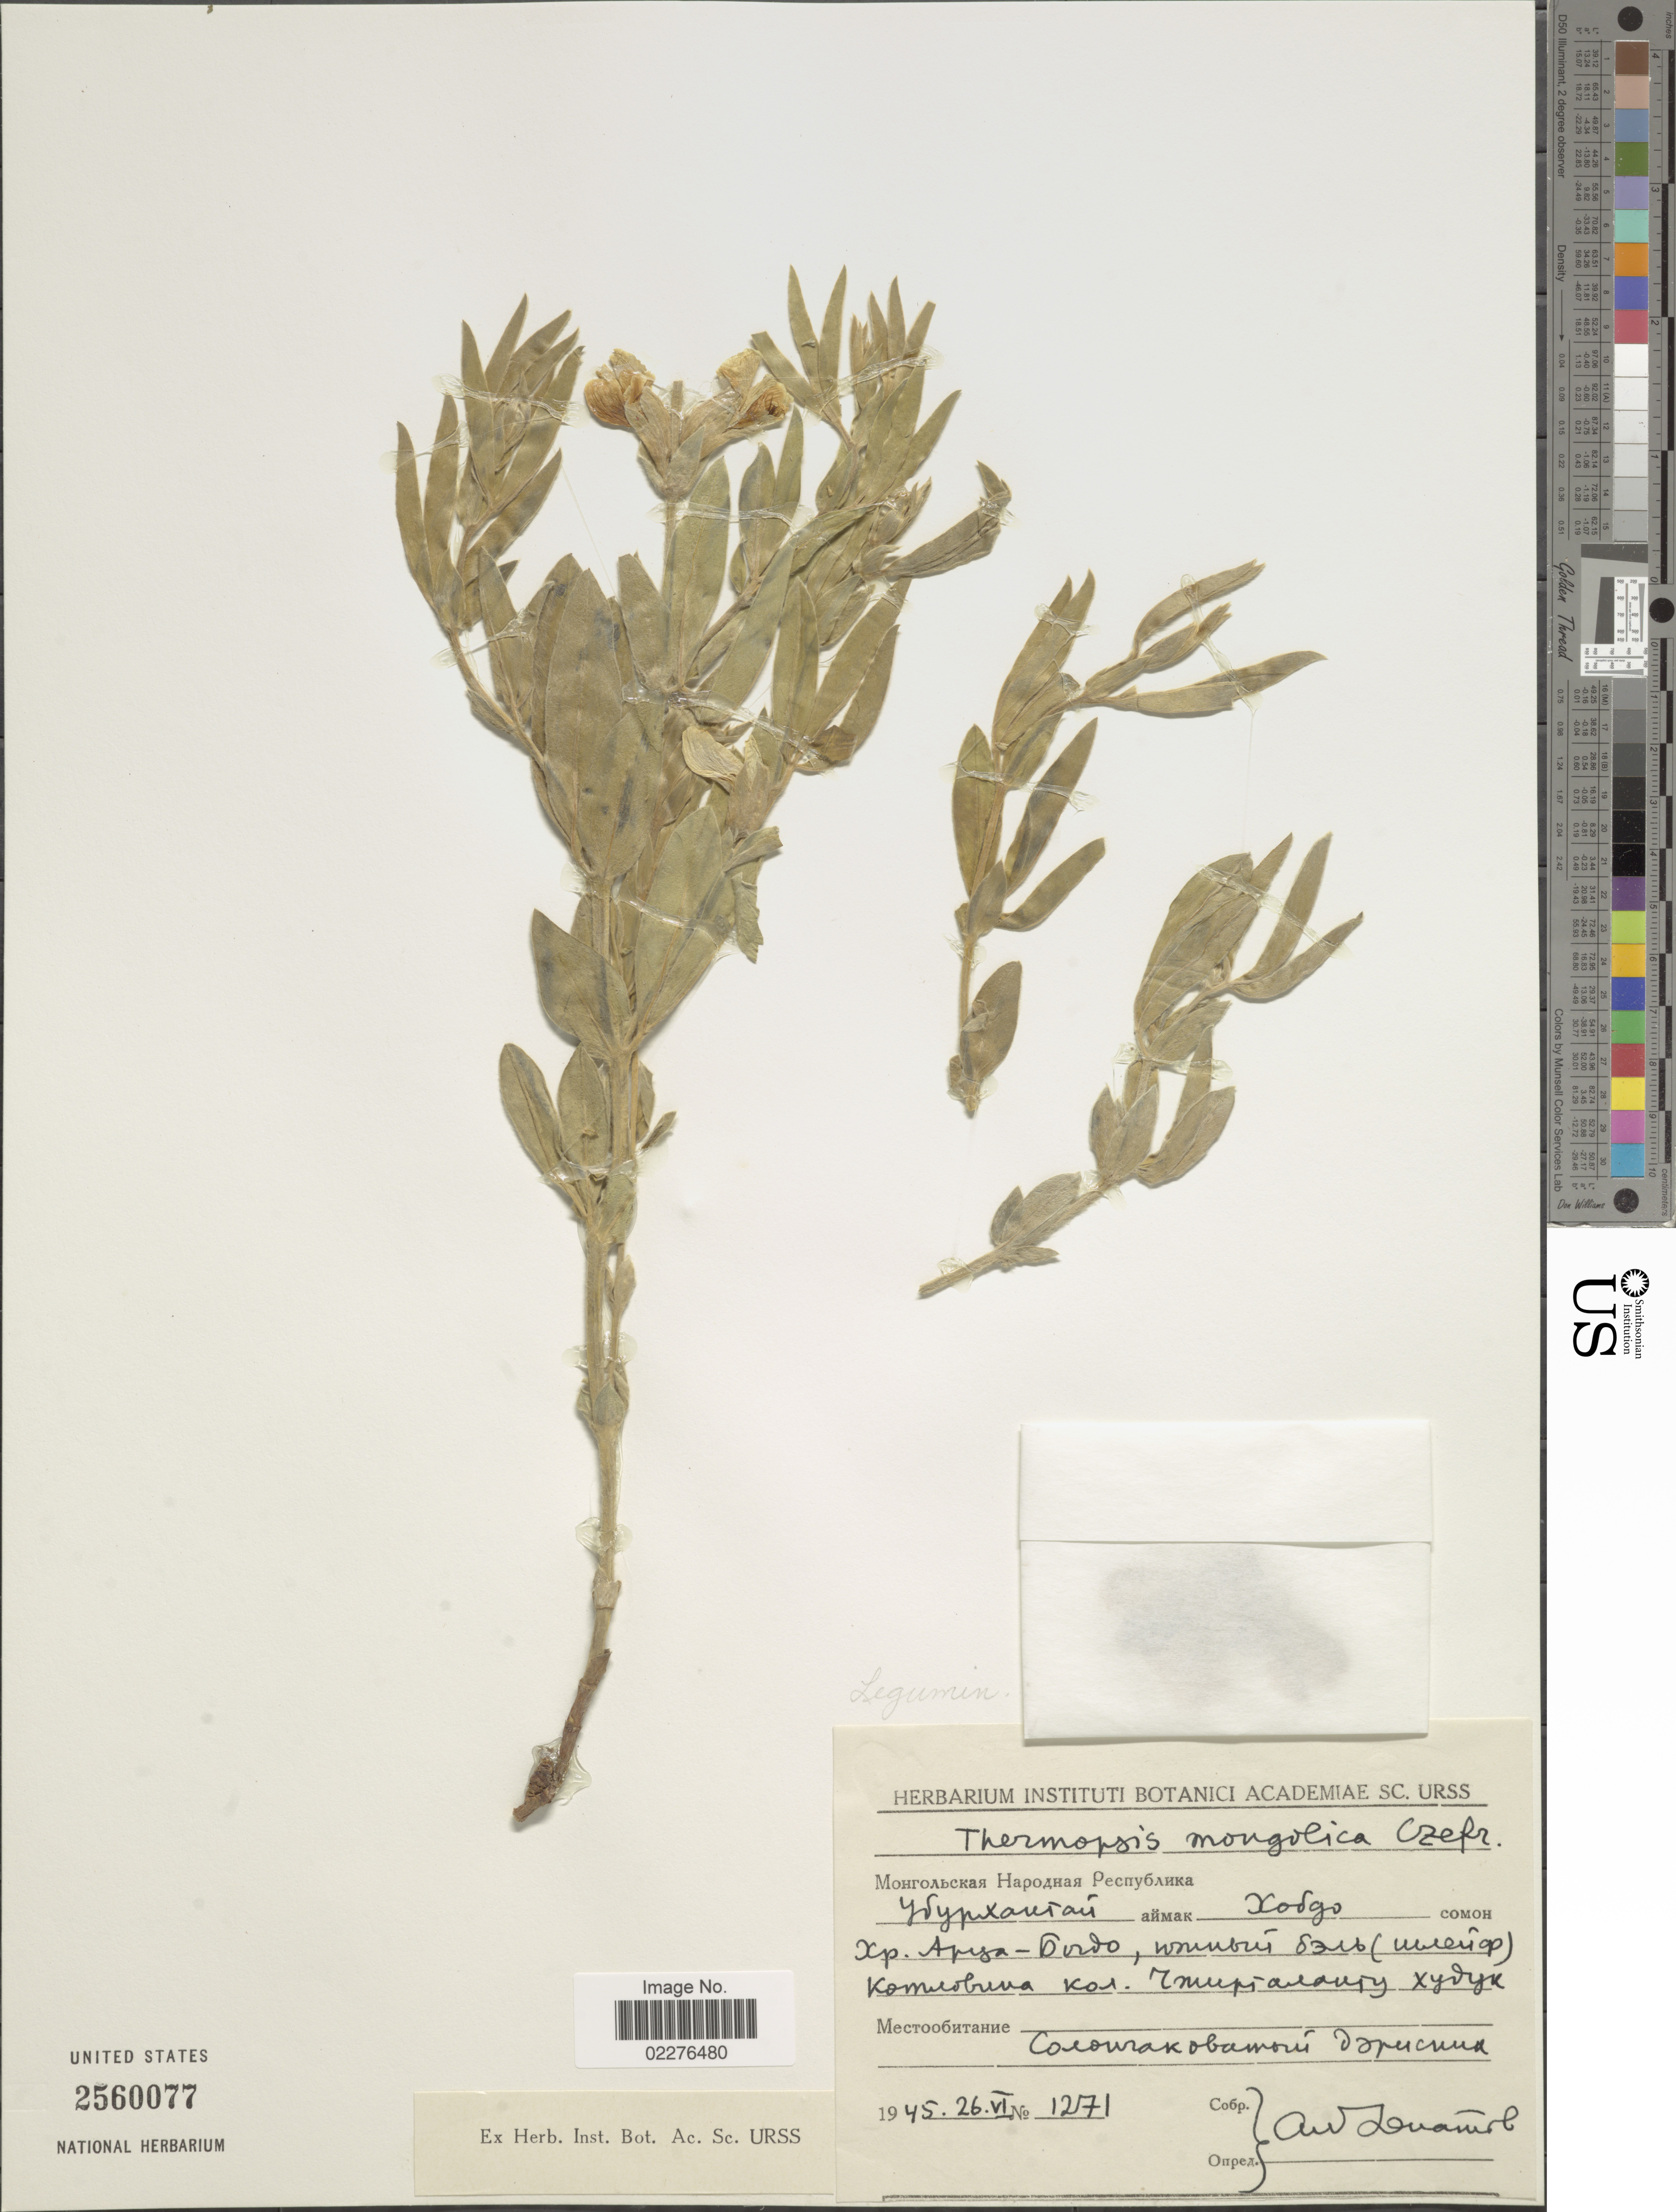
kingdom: Plantae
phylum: Tracheophyta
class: Magnoliopsida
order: Fabales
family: Fabaceae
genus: Thermopsis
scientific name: Thermopsis mongolica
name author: Czefr.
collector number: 1271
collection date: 1945-06-26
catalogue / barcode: US 2560077